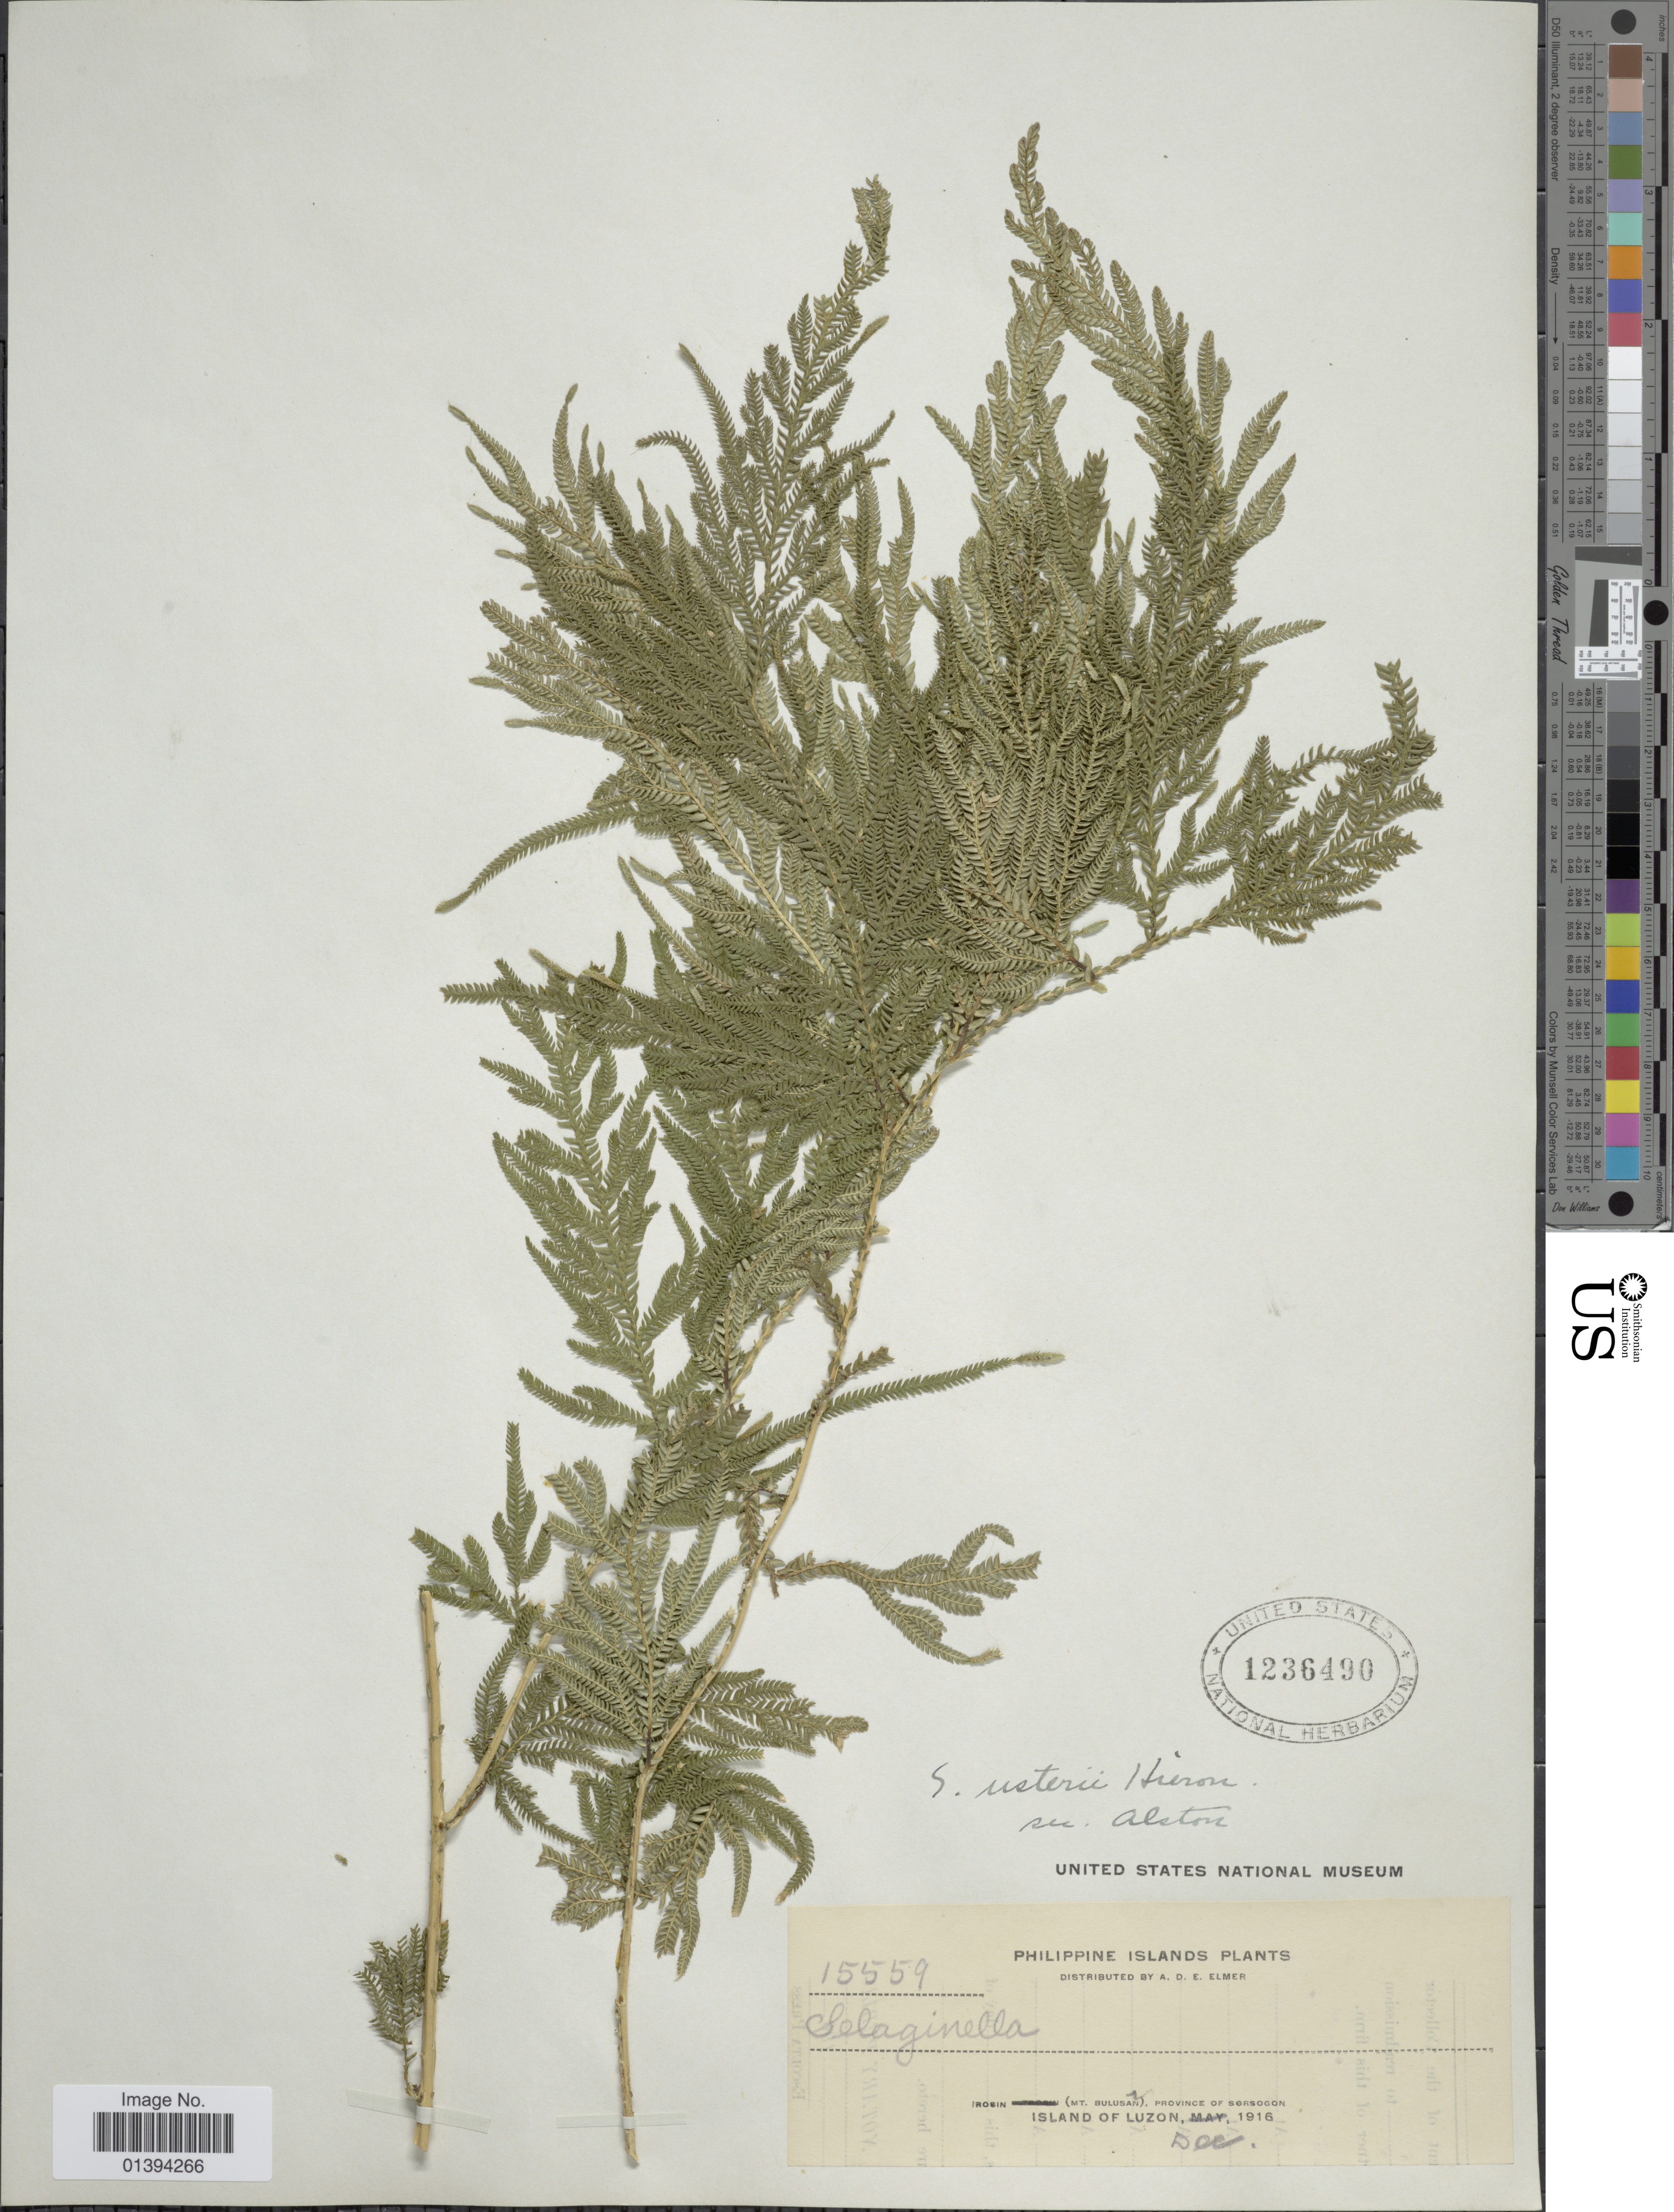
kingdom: Plantae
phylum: Tracheophyta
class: Lycopodiopsida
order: Selaginellales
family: Selaginellaceae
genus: Selaginella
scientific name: Selaginella usterii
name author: Hieron.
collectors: A. D. E. Elmer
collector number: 15559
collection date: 1916-12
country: Philippines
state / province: Central Luzon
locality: Irosin(Mt. Bulusan), province of Sorsogon, Island of Luzon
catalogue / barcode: US 1236490